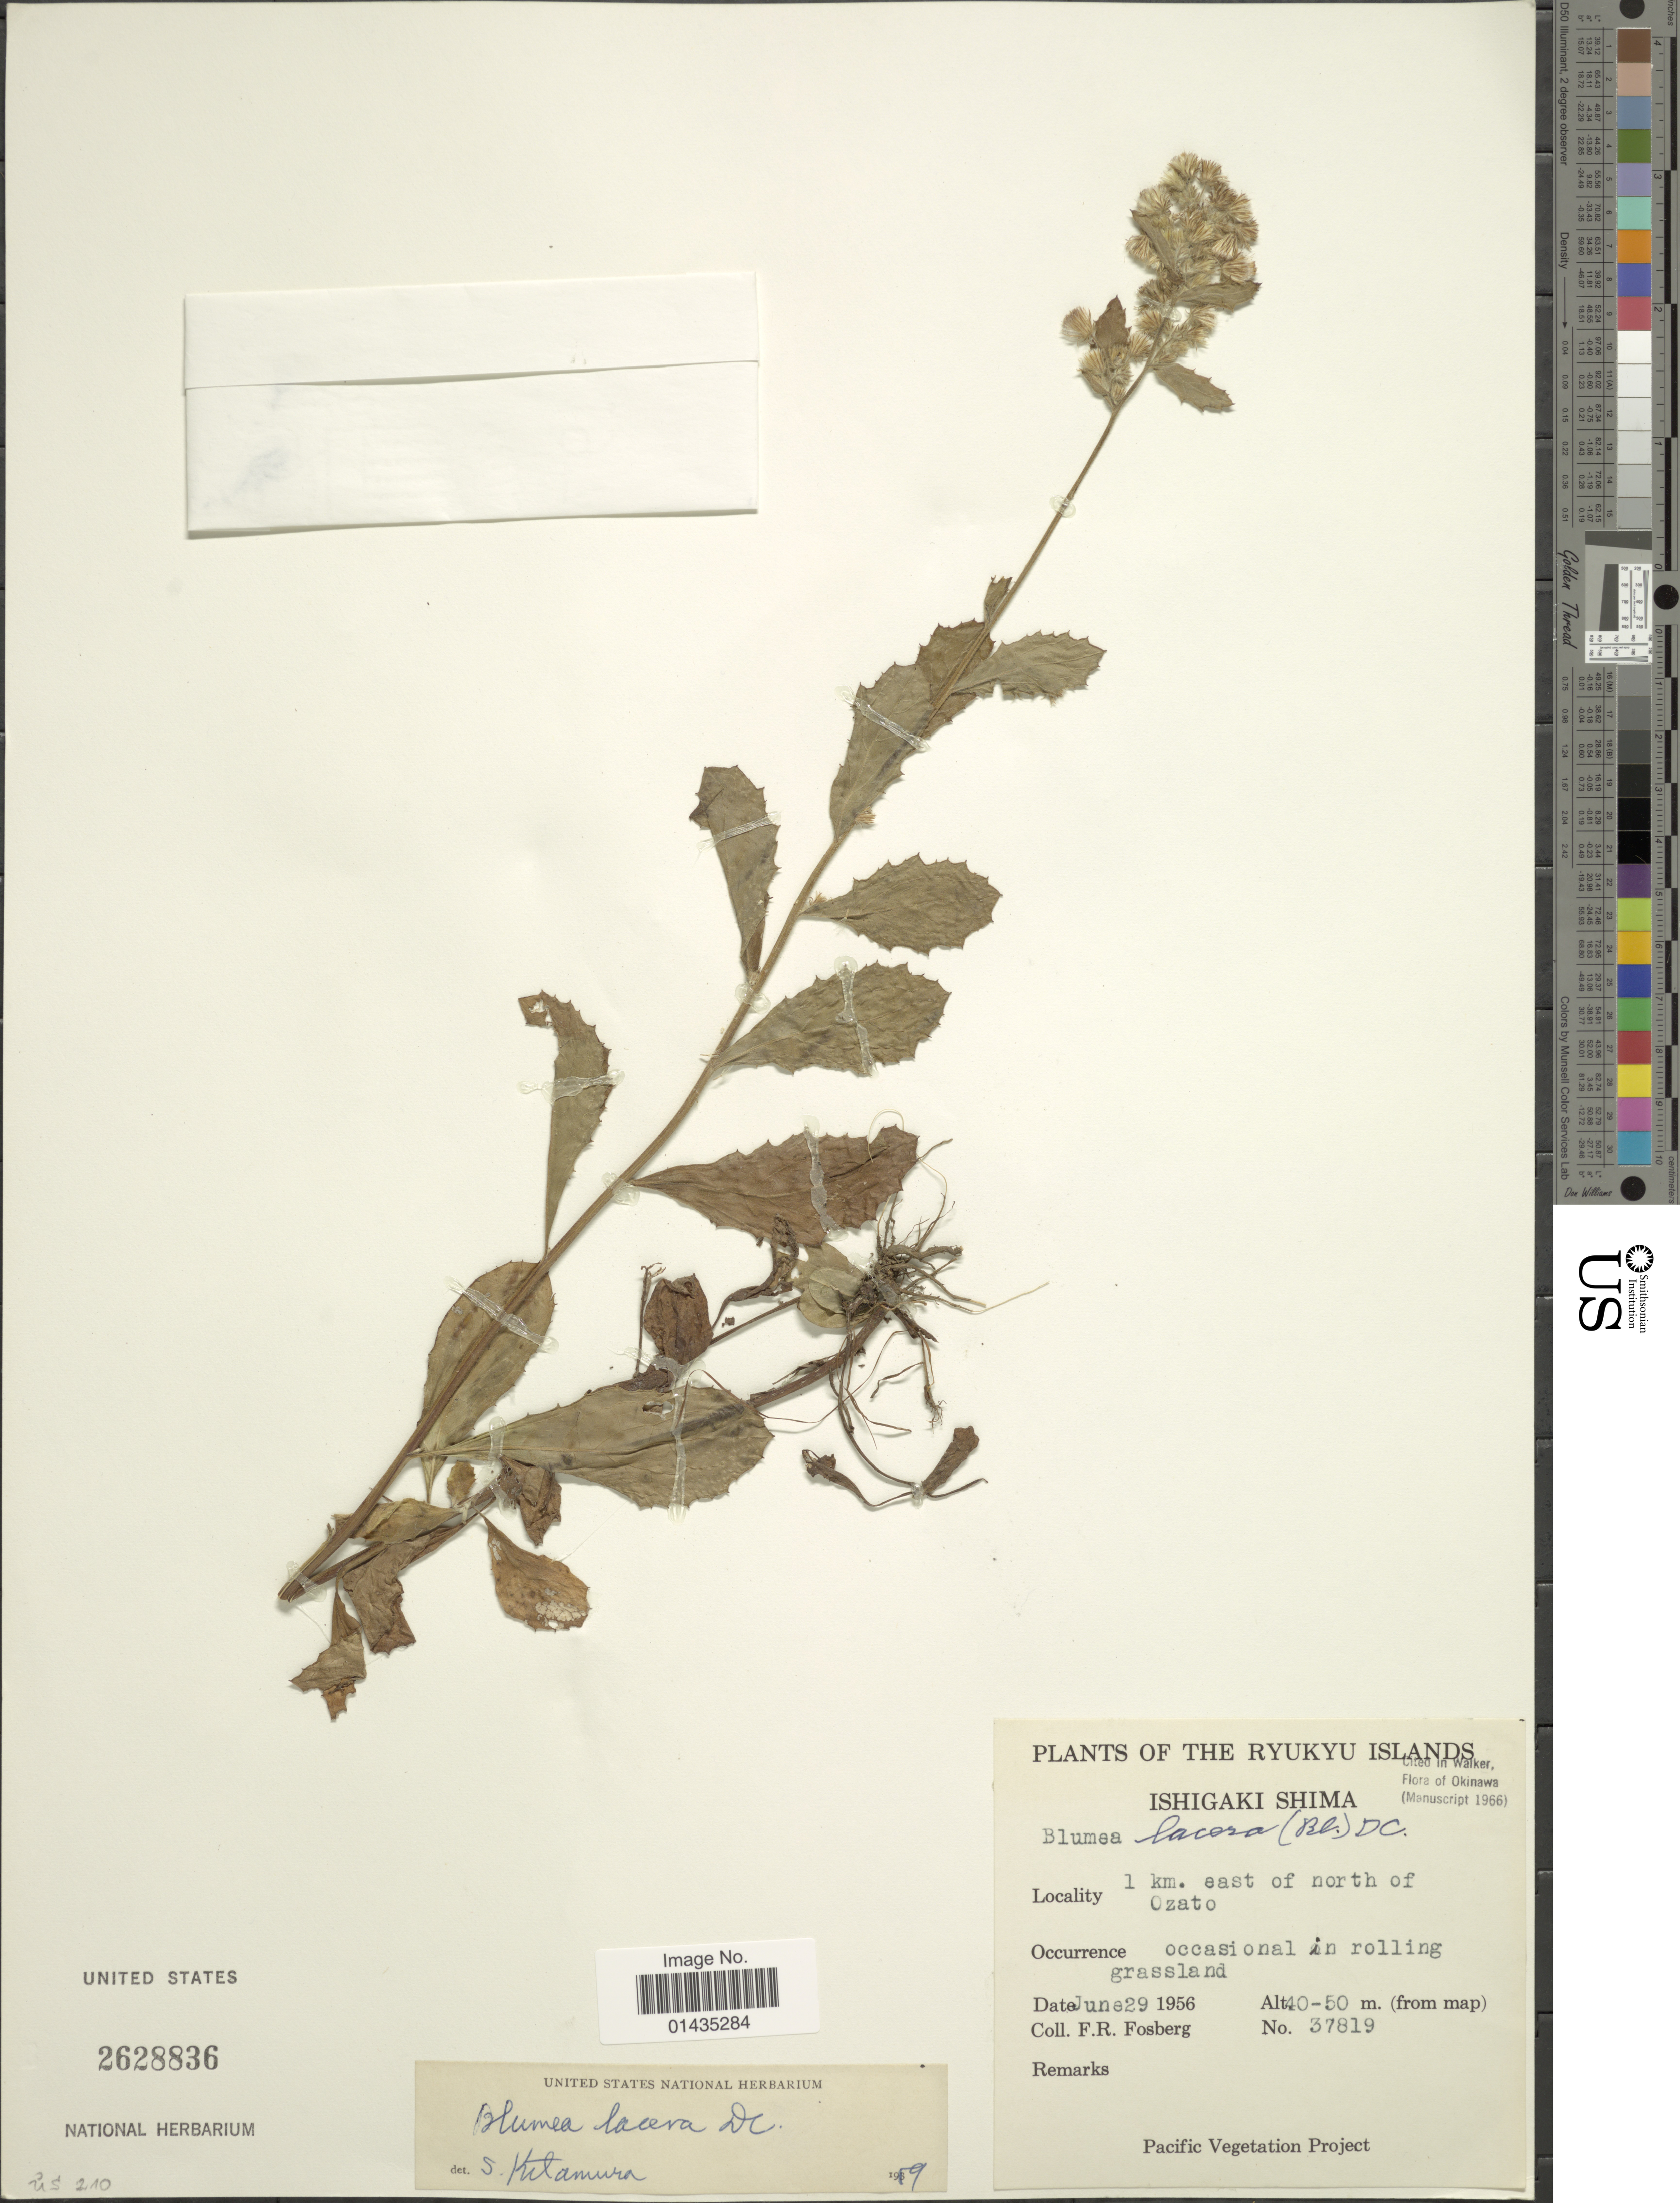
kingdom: Plantae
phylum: Tracheophyta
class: Magnoliopsida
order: Asterales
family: Asteraceae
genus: Blumea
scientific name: Blumea lacera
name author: (Roxb.) DC.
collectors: F. R. Fosberg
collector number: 37819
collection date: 1956-06-29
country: Japan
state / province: Okinawa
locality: Ryukyu Islands, Ishigaki Shima, 1 km east of north of Ozato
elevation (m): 40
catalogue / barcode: US 2628836